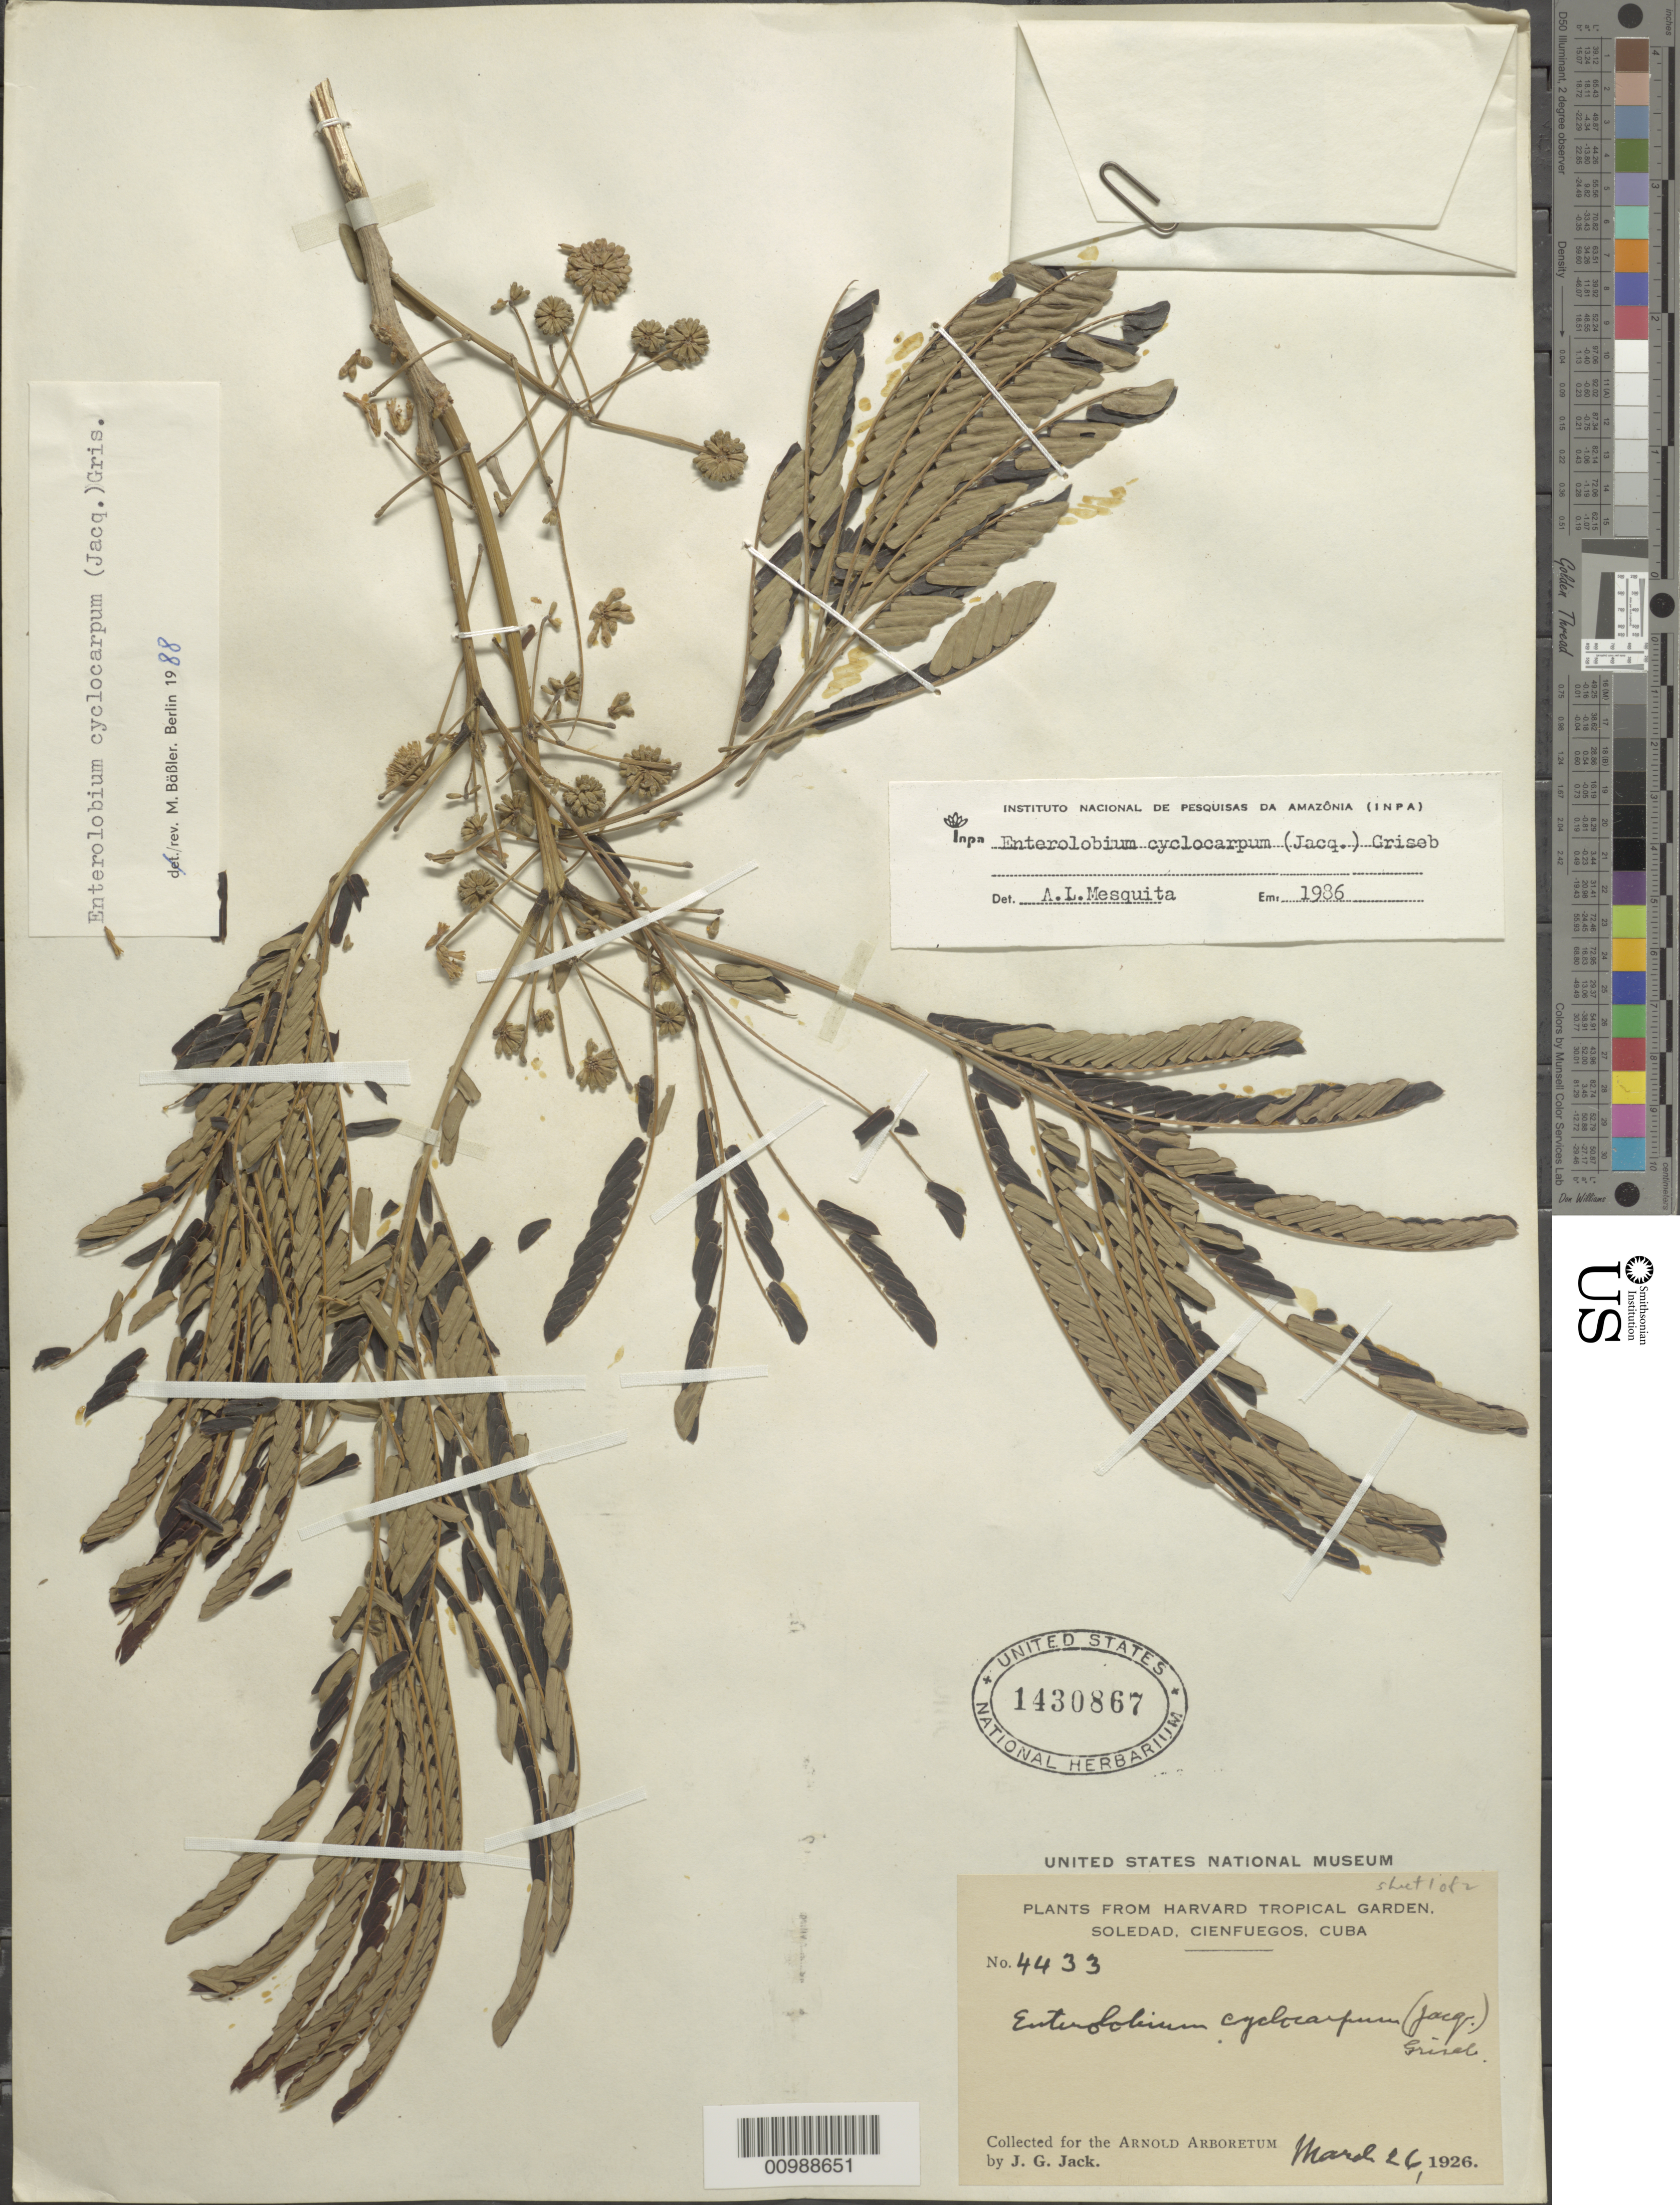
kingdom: Plantae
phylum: Tracheophyta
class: Magnoliopsida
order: Fabales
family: Fabaceae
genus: Enterolobium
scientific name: Enterolobium cyclocarpum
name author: (Jacq.) Griseb.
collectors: J. G. Jack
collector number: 4433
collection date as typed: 26 Mar 1926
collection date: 1926-03-26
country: Cuba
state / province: Cienfuegos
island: Cuba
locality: Soledad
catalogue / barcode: US 1430867